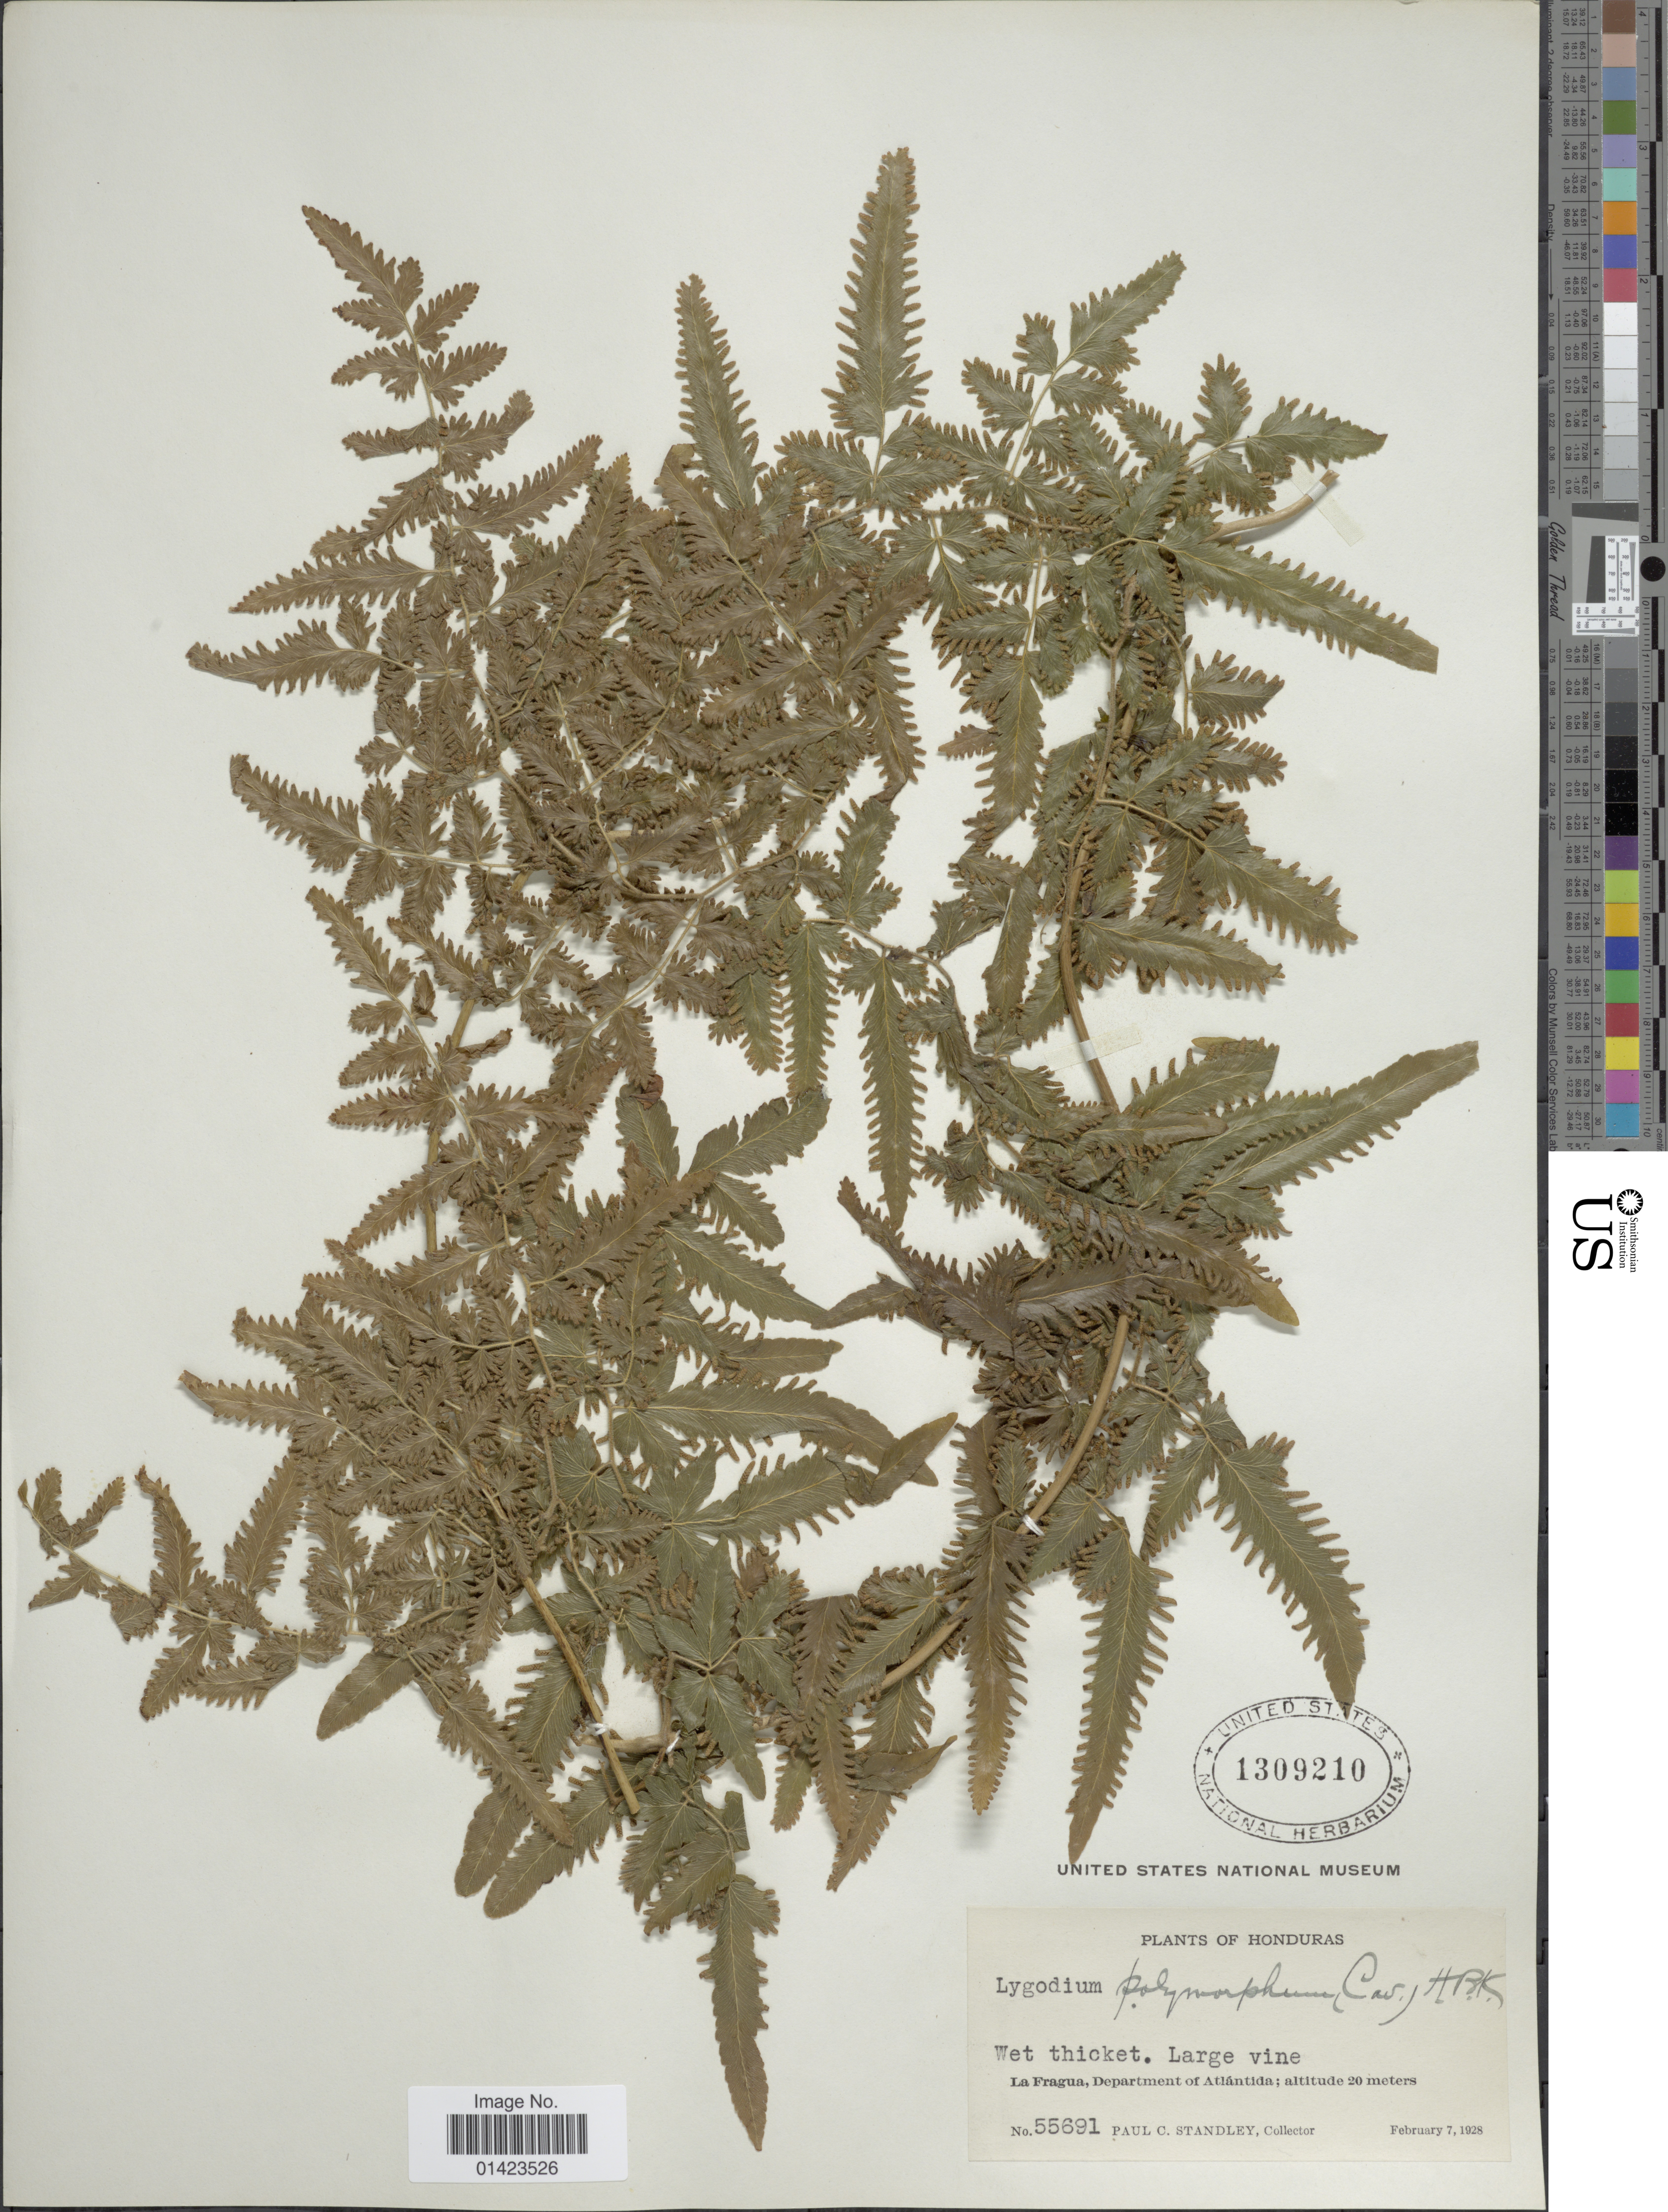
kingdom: Plantae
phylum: Tracheophyta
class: Polypodiopsida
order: Schizaeales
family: Lygodiaceae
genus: Lygodium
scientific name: Lygodium venustum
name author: Sw.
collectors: P. C. Standley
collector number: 55691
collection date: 1928-02-07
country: Honduras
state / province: Atlántida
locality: Honduras, La Fragua, Department of Atlantida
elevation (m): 20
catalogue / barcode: US 1309210